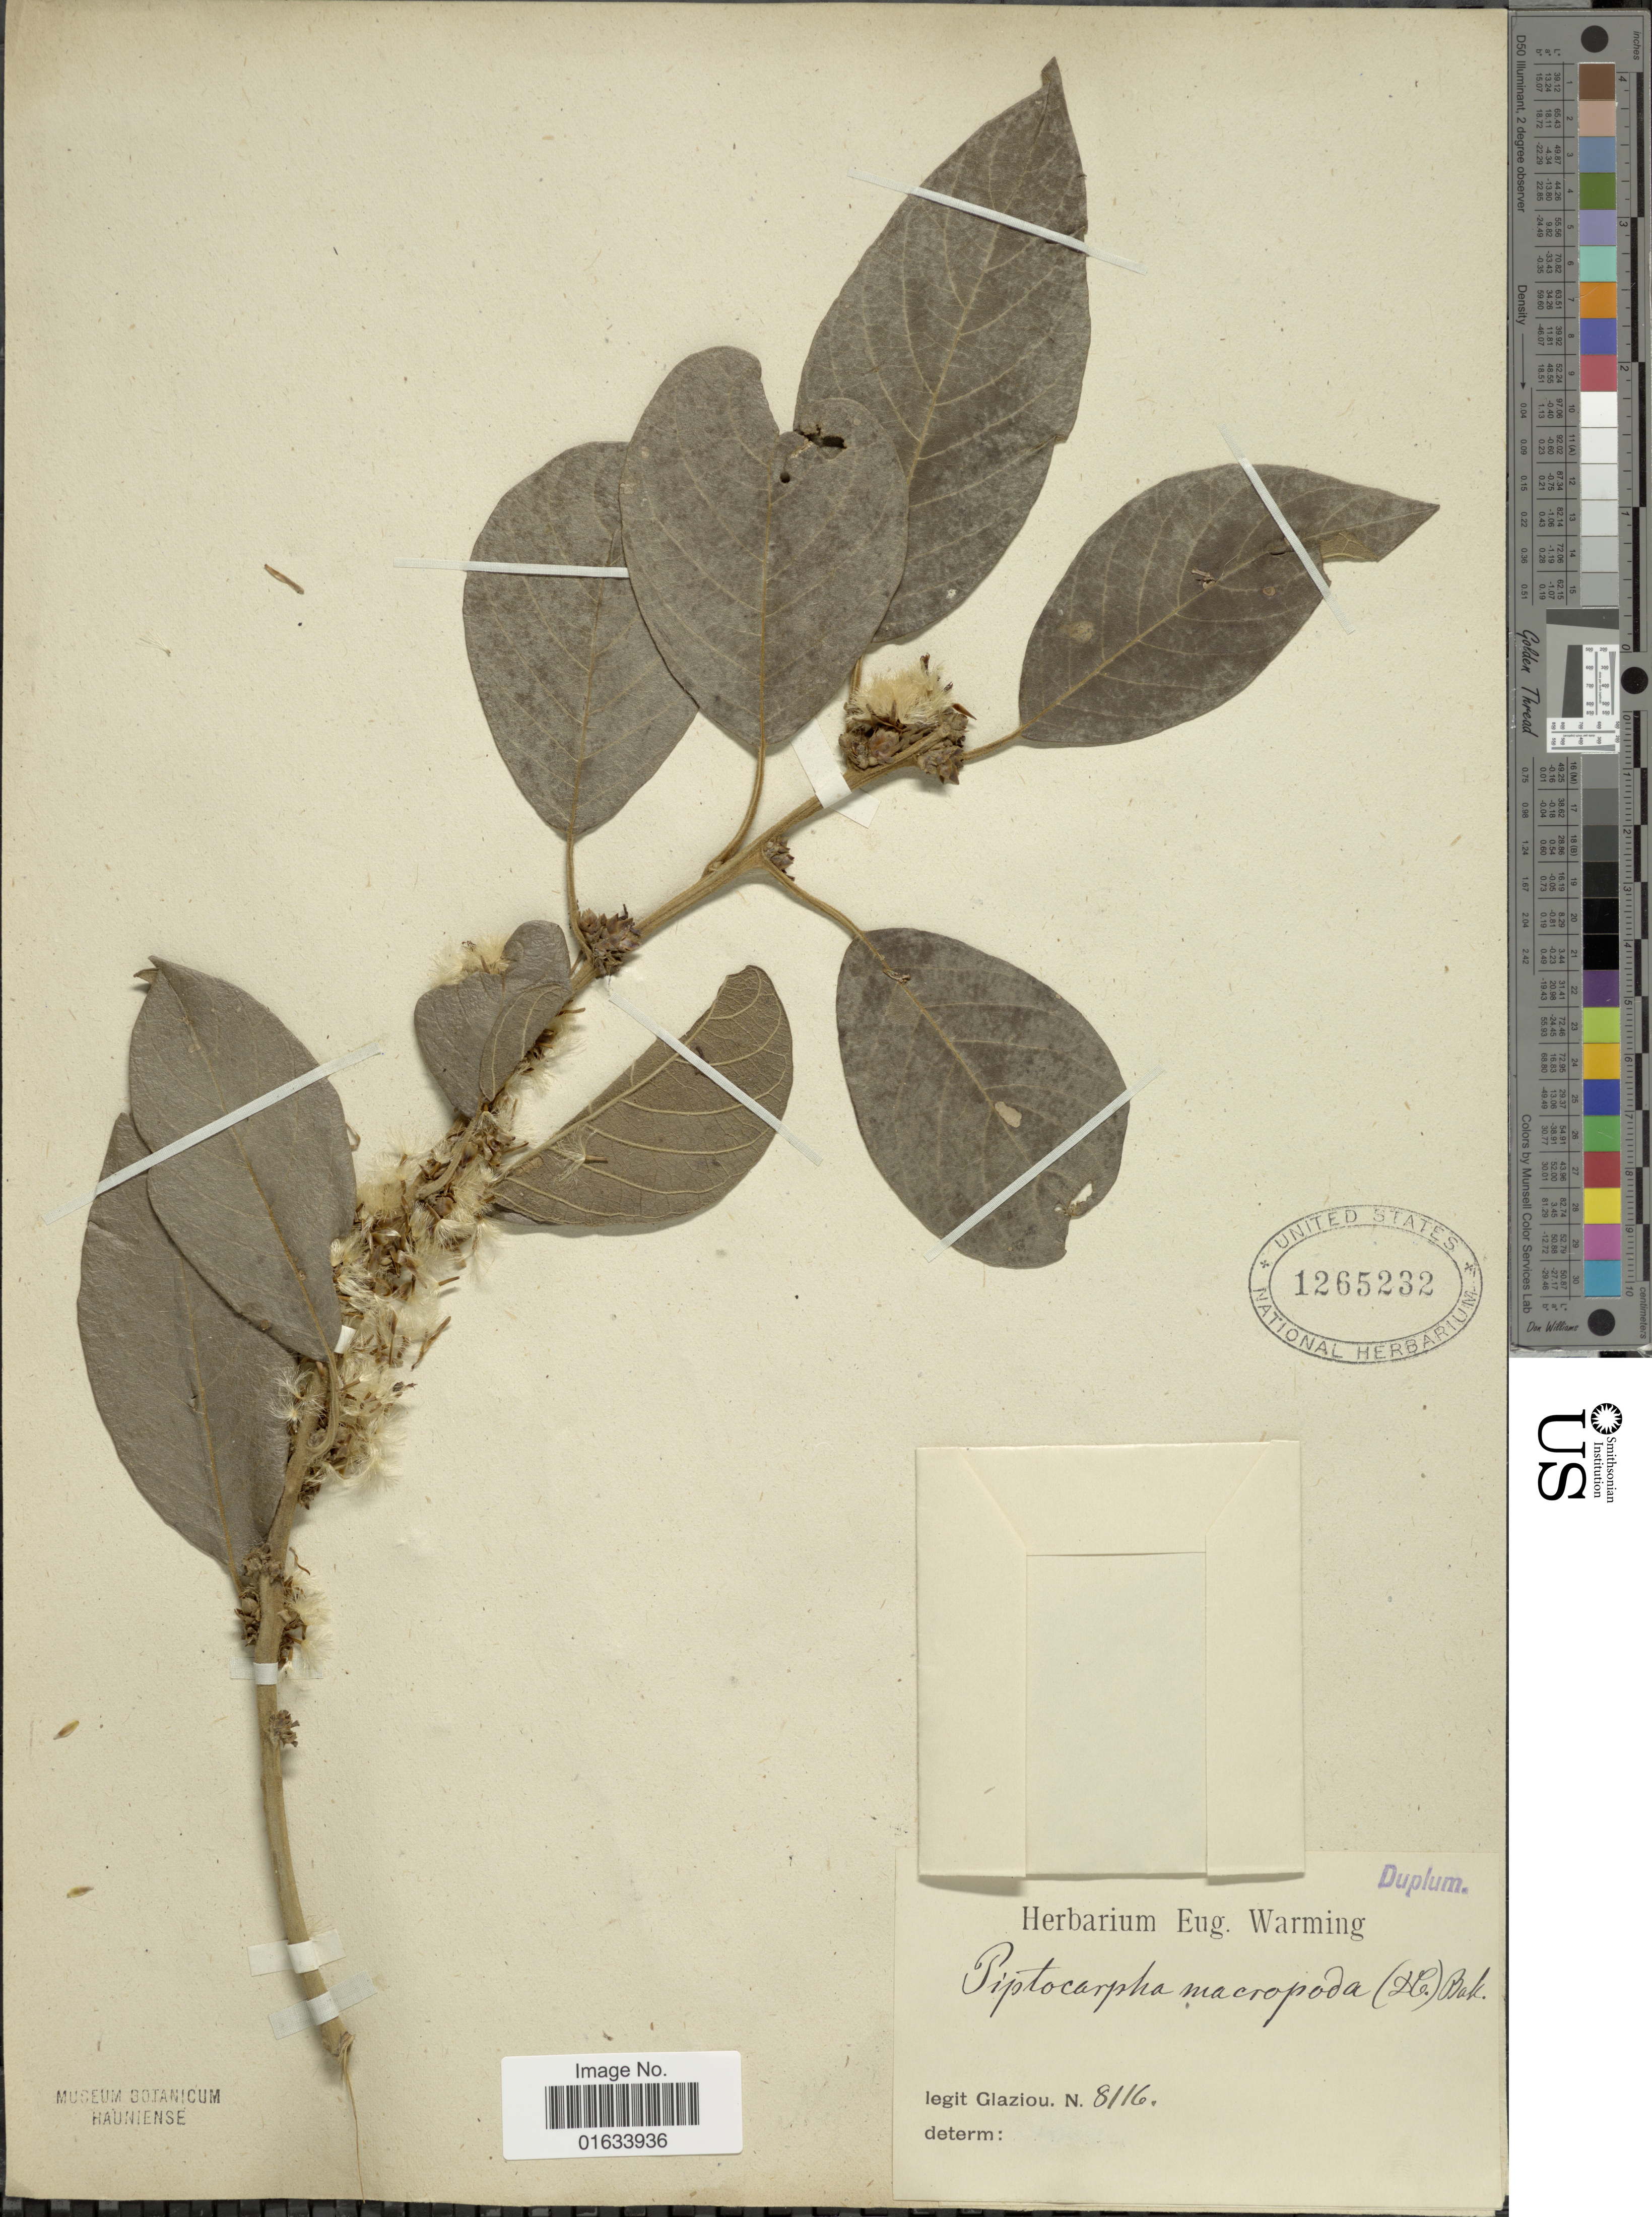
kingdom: Plantae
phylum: Tracheophyta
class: Magnoliopsida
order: Asterales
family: Asteraceae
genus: Piptocarpha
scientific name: Piptocarpha macropoda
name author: (DC.) Baker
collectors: Glaziou, --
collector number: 8116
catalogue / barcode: US 1265232